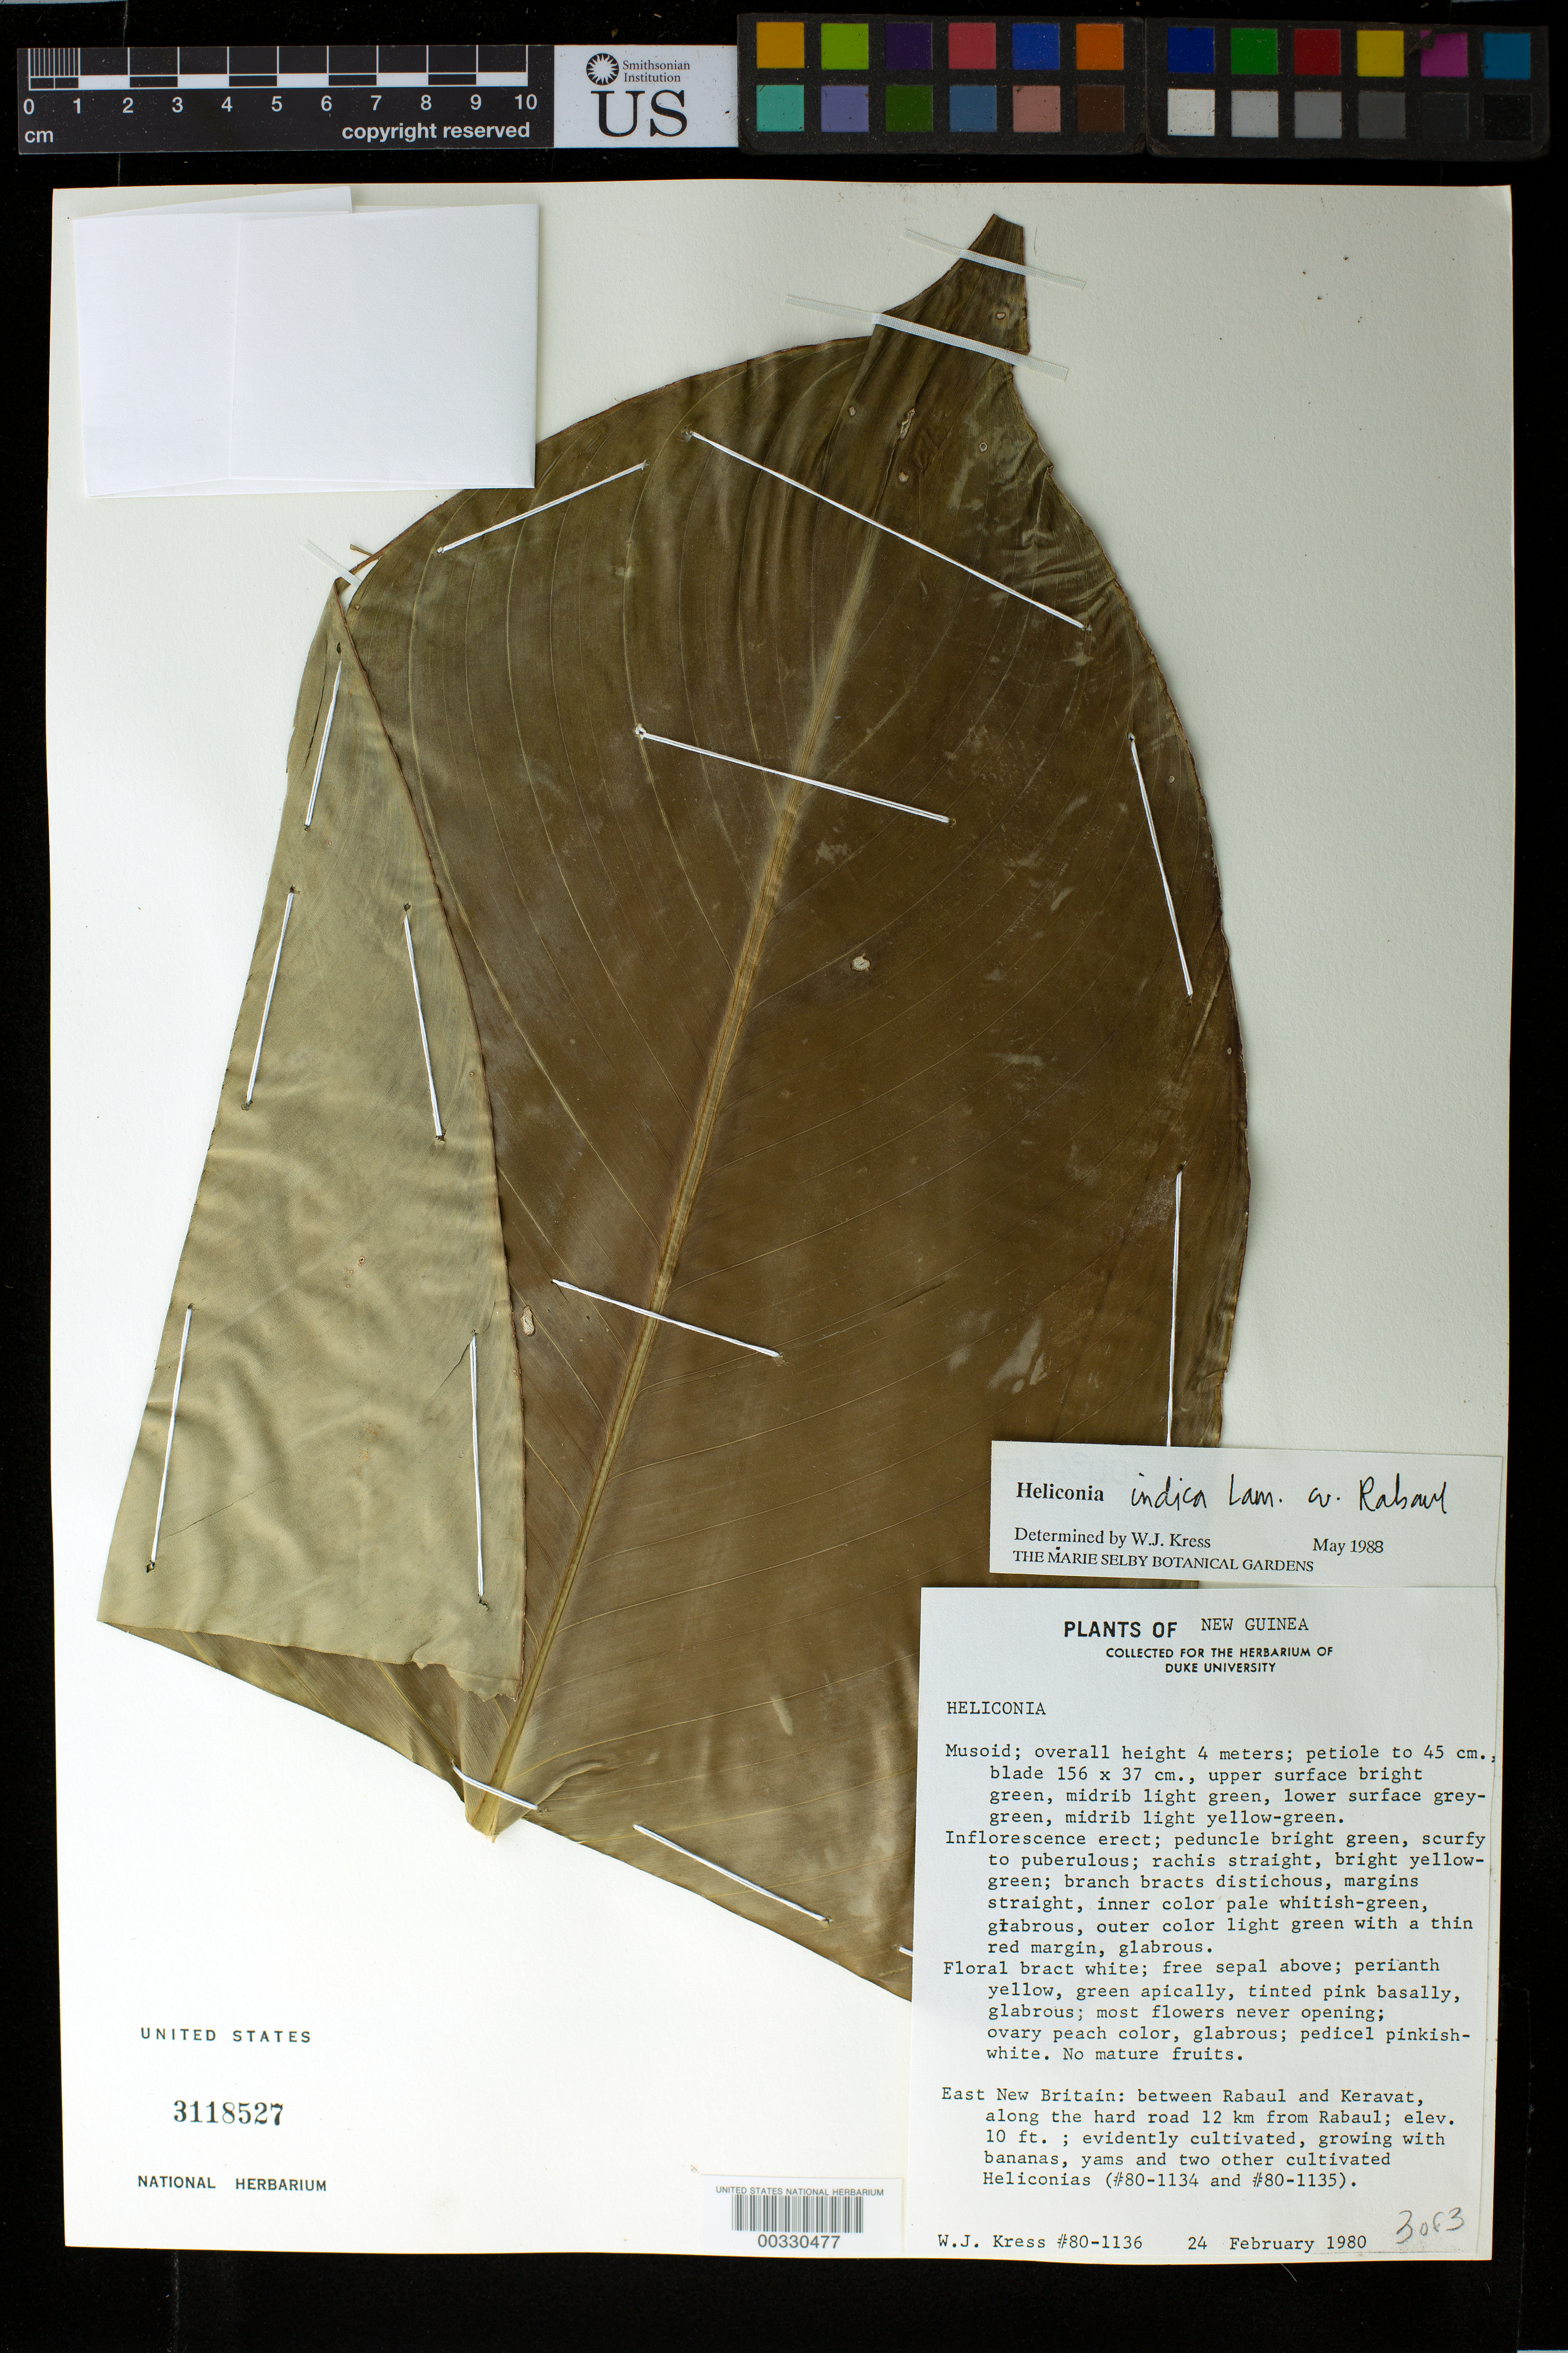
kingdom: Plantae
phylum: Tracheophyta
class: Liliopsida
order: Zingiberales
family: Heliconiaceae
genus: Heliconia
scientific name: Heliconia indica 'Rabaul'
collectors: W. J. Kress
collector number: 80-1136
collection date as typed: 24 Feb 1980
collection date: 1980-02-24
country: Papua New Guinea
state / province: East New Britain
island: New Britain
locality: Between rabaul and keravat, along the hard road 12 km from rabaul. bismark archipelago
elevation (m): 3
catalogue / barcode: US 3118527